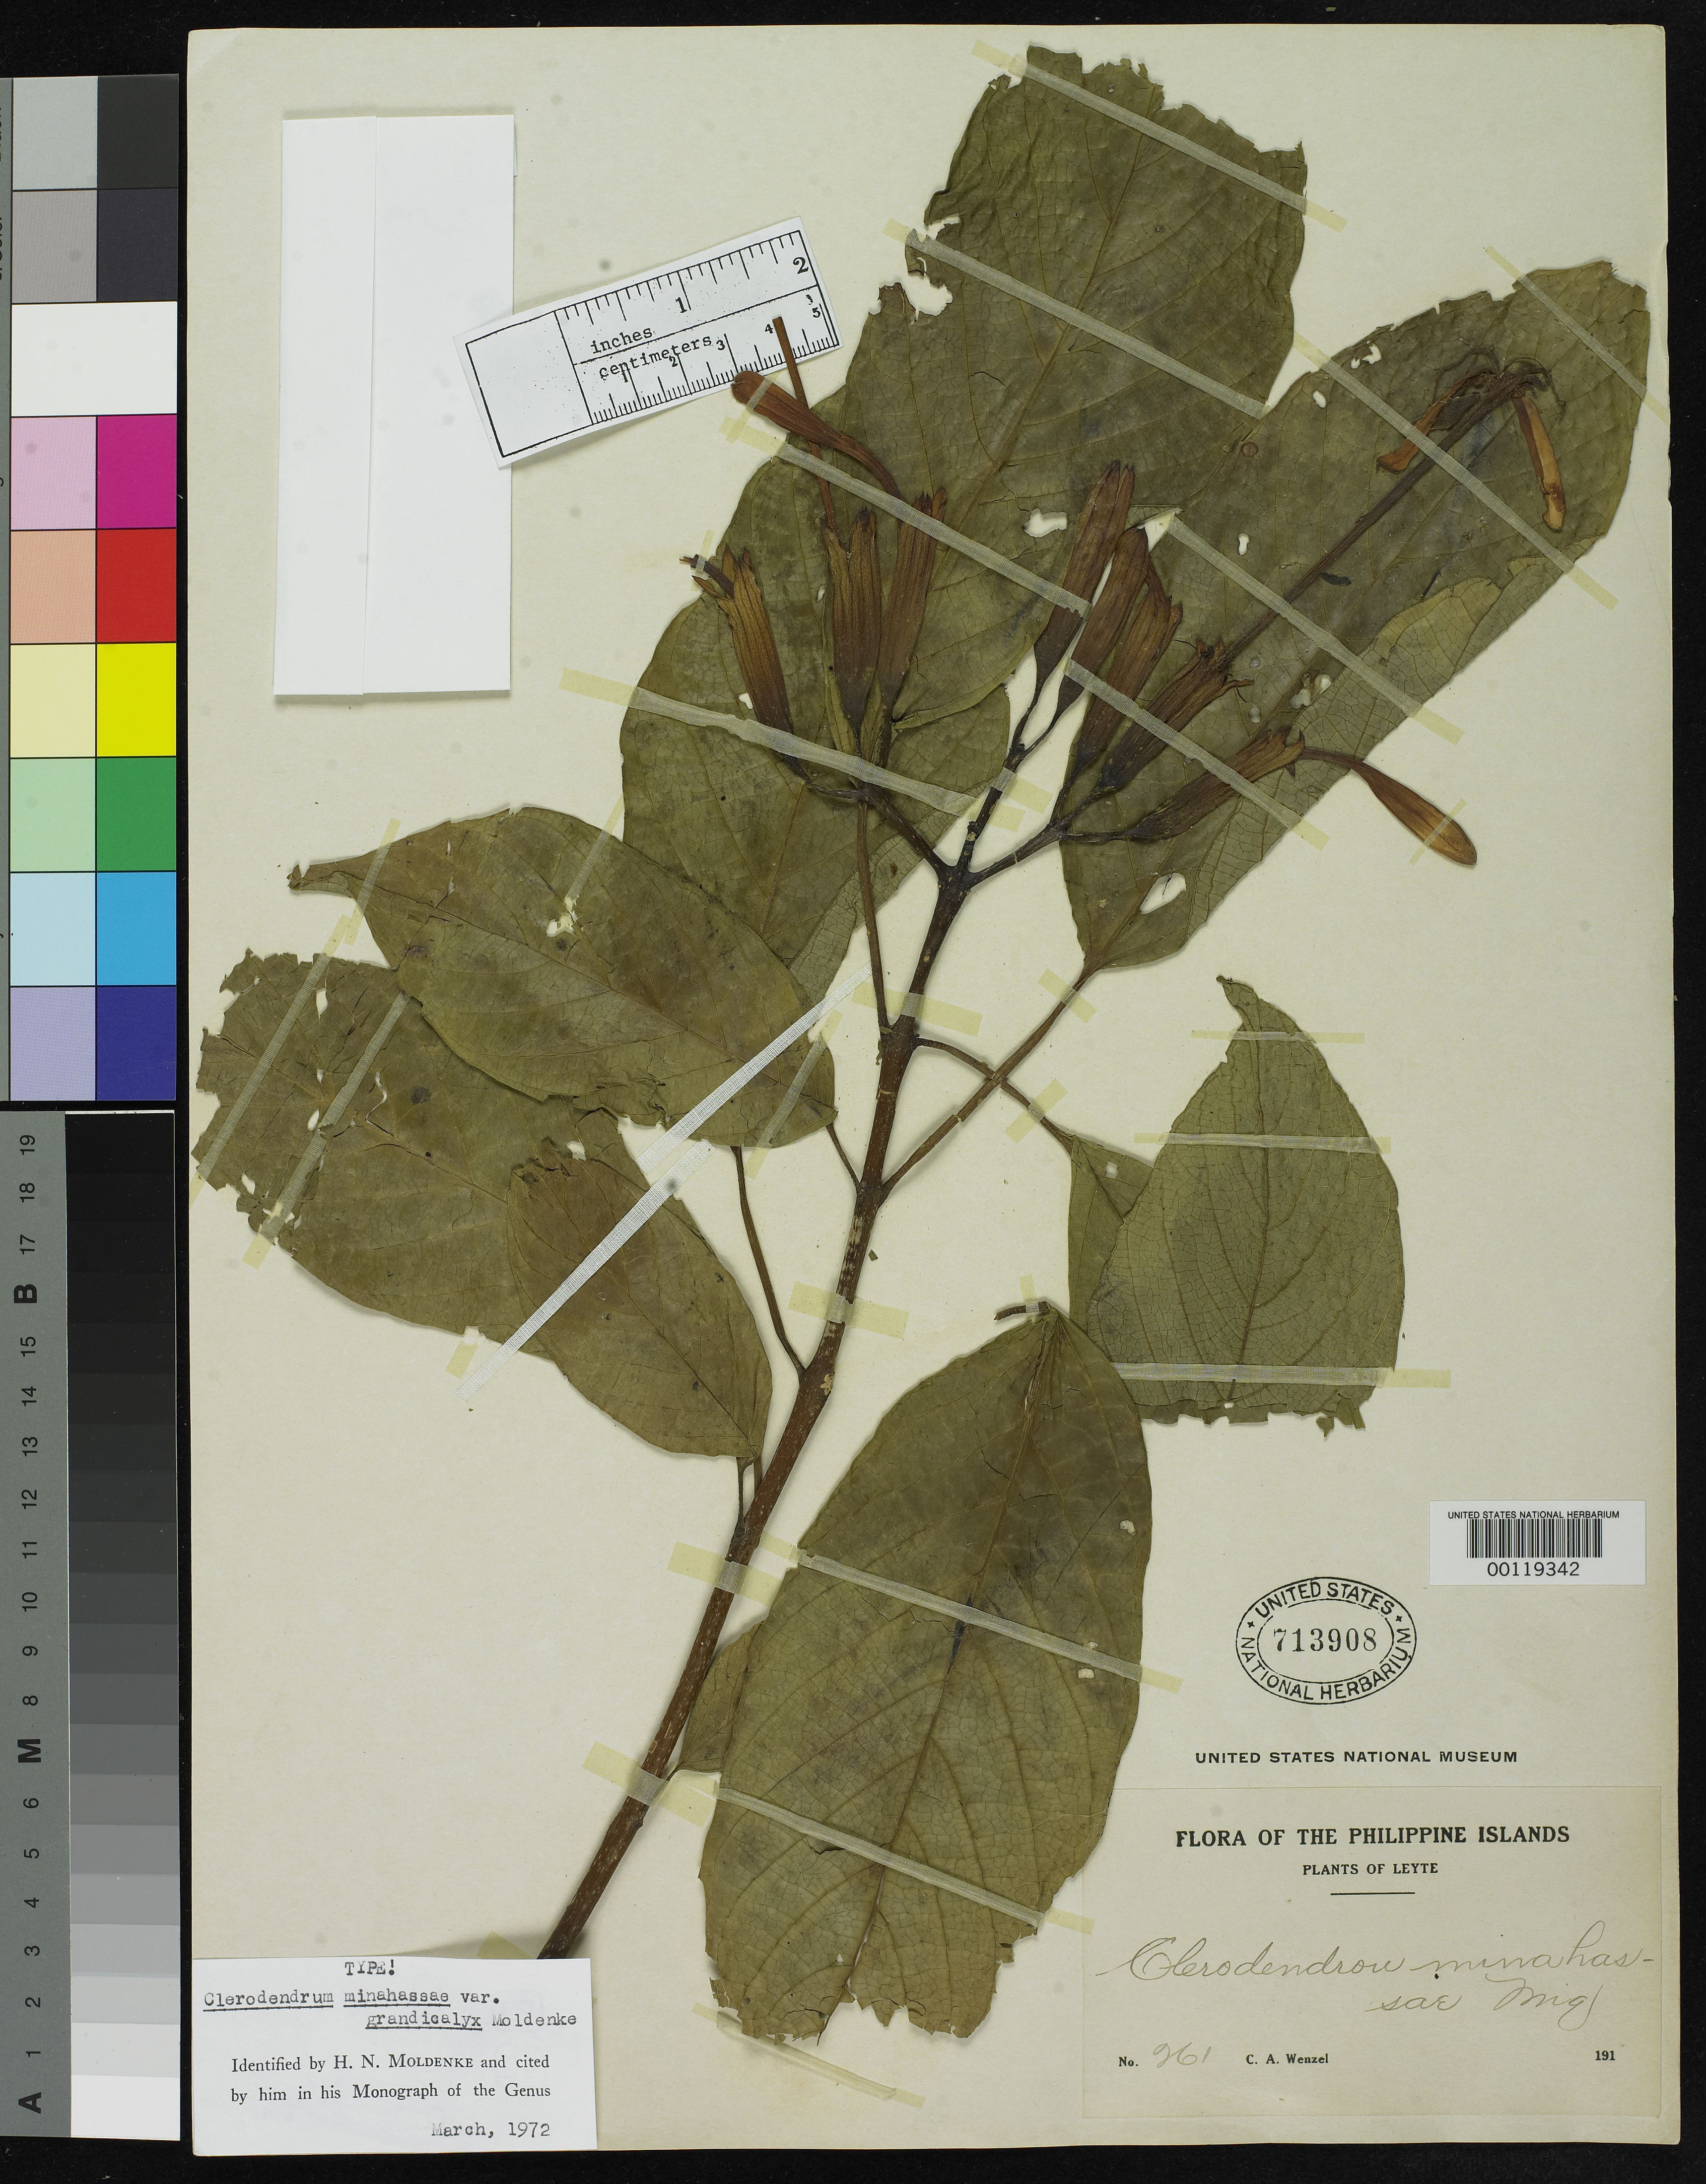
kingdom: Plantae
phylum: Tracheophyta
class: Magnoliopsida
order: Lamiales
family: Lamiaceae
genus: Clerodendrum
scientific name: Clerodendrum minahassae var. grandicalyx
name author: Moldenke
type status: Holotype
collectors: C. Wenzel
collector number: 261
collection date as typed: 1913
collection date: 1913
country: Philippines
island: Leyte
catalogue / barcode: US 713908